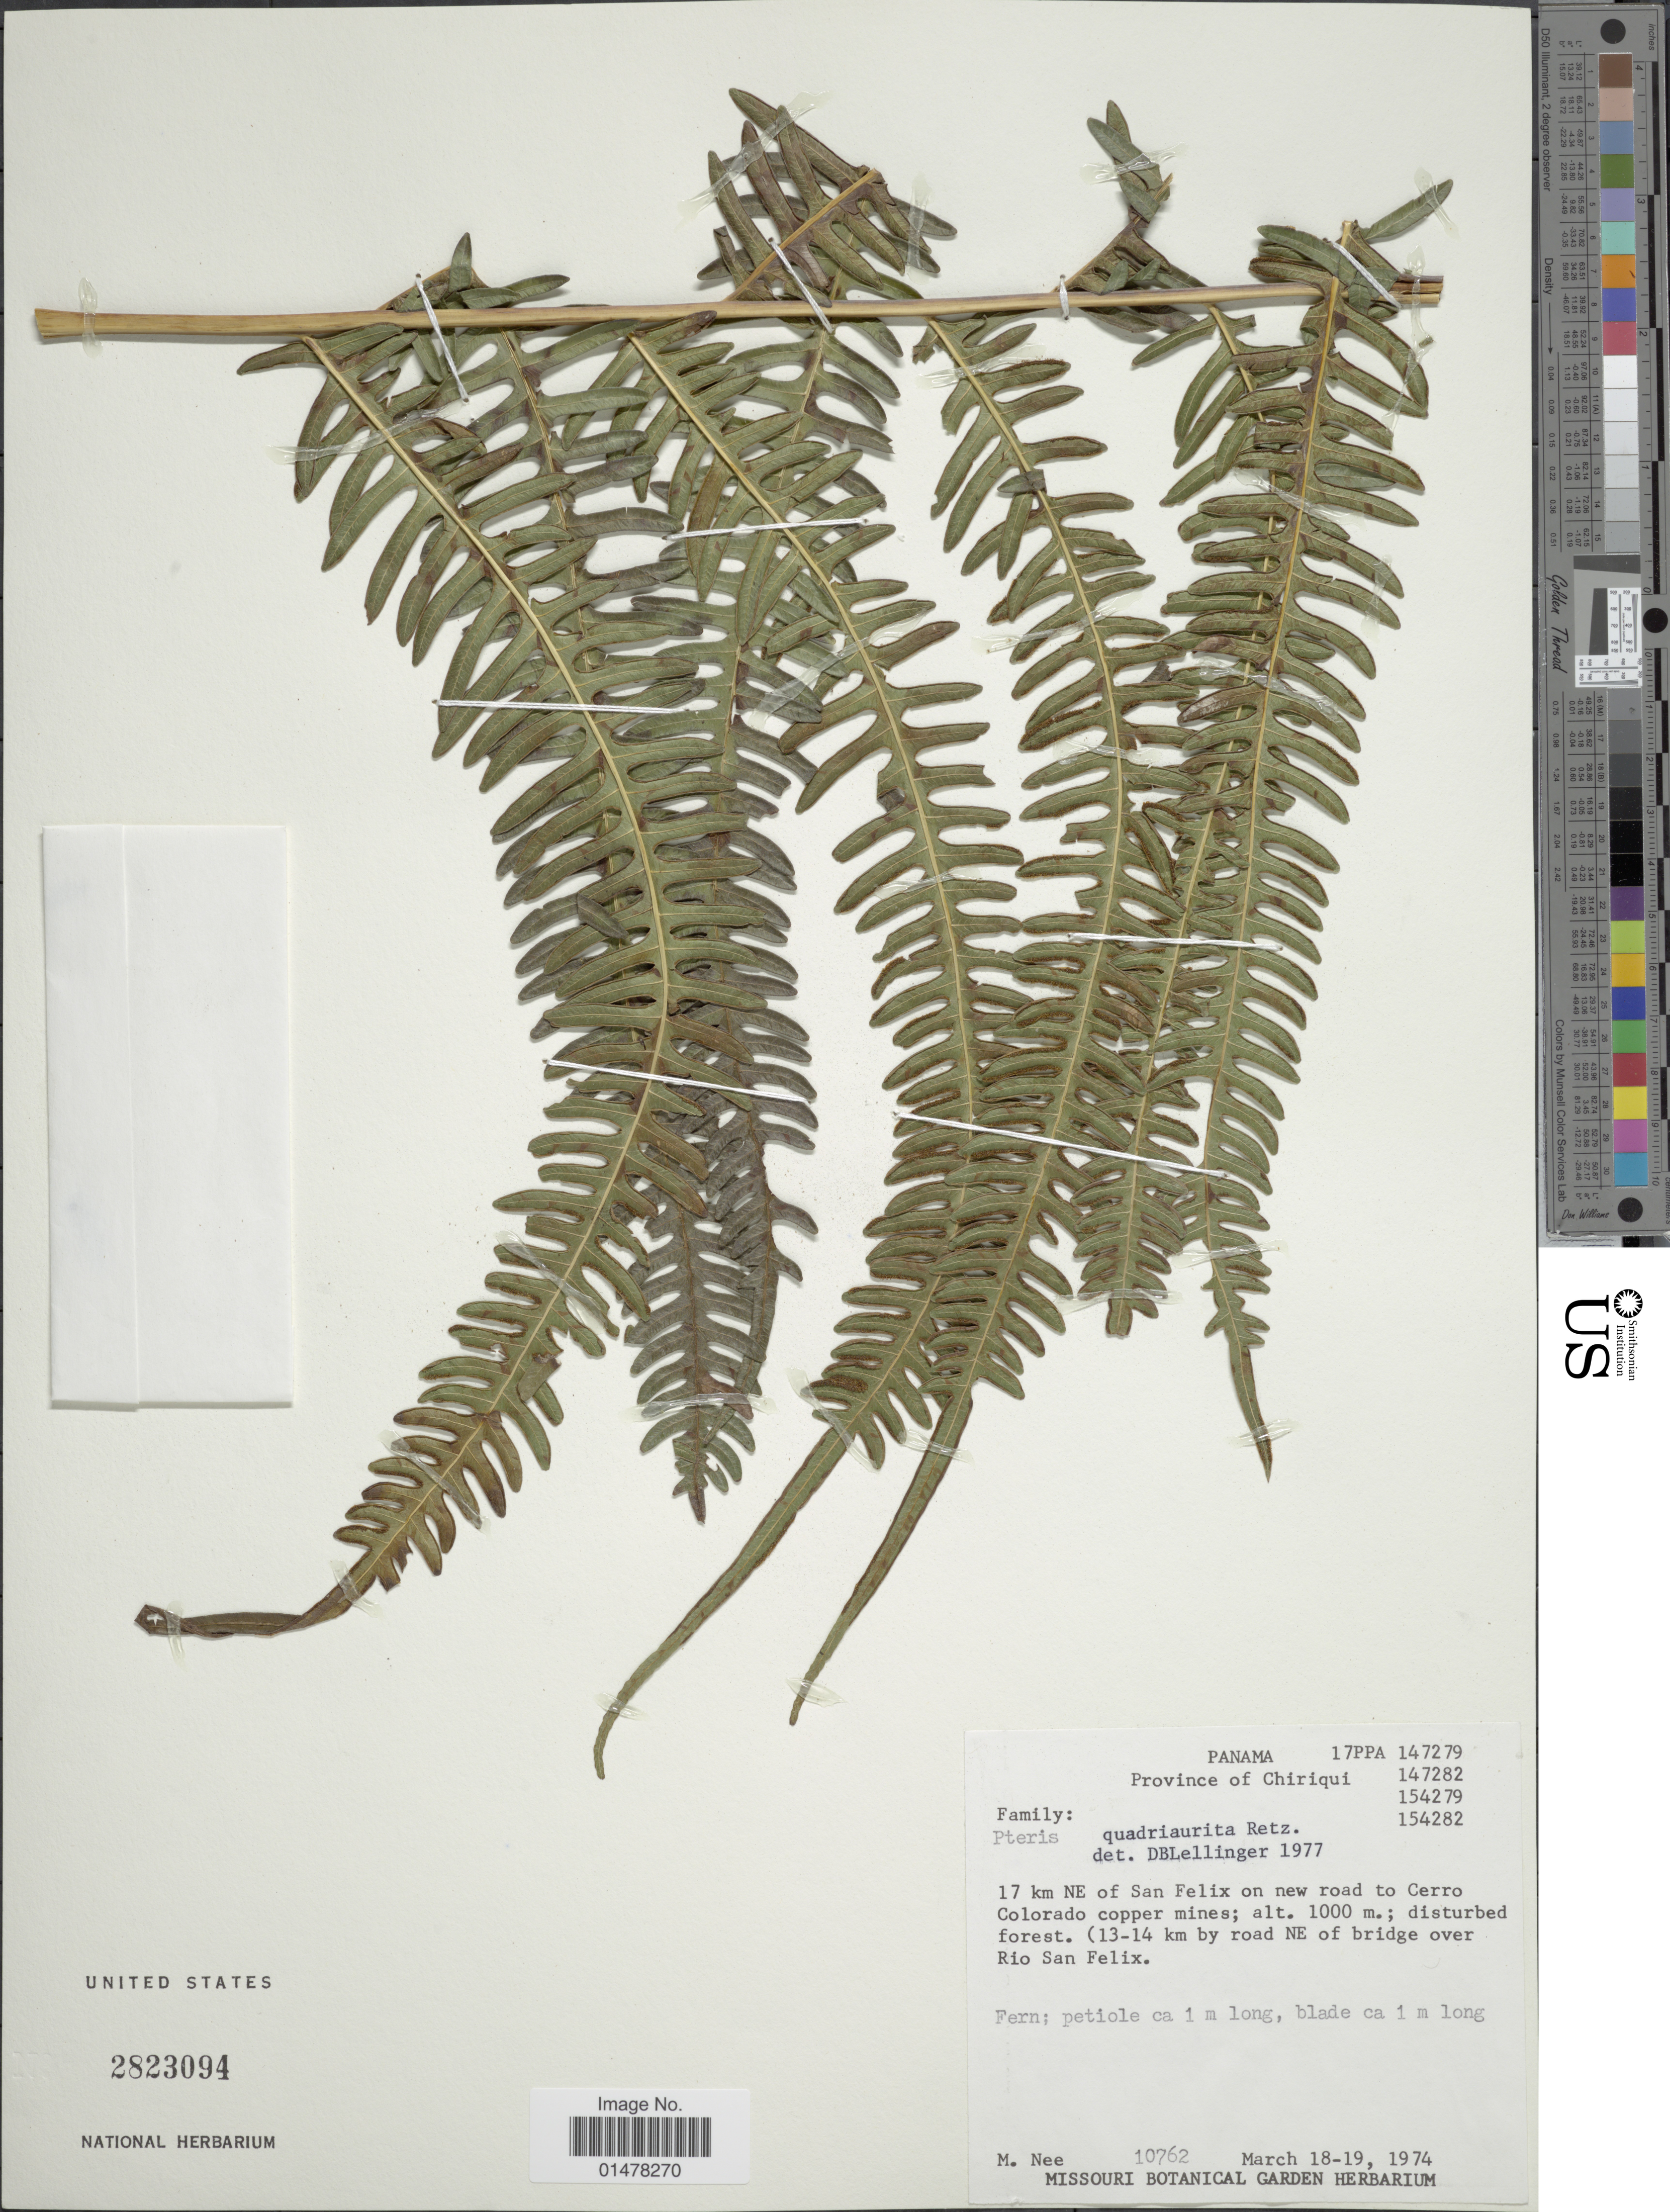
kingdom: Plantae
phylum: Tracheophyta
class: Polypodiopsida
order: Polypodiales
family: Pteridaceae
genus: Pteris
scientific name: Pteris quadriaurita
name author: Retz.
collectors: M. Nee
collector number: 10762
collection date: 1974-03-18/1974-03-19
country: Panama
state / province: Chiriqui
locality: Panama, Province of Chiriqui, 17km NE of San Felix on new road to Cerro Colorado coper mines,(13-14km by road NE of bridge over Rio San Felix)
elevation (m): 1000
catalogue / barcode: US 2823094